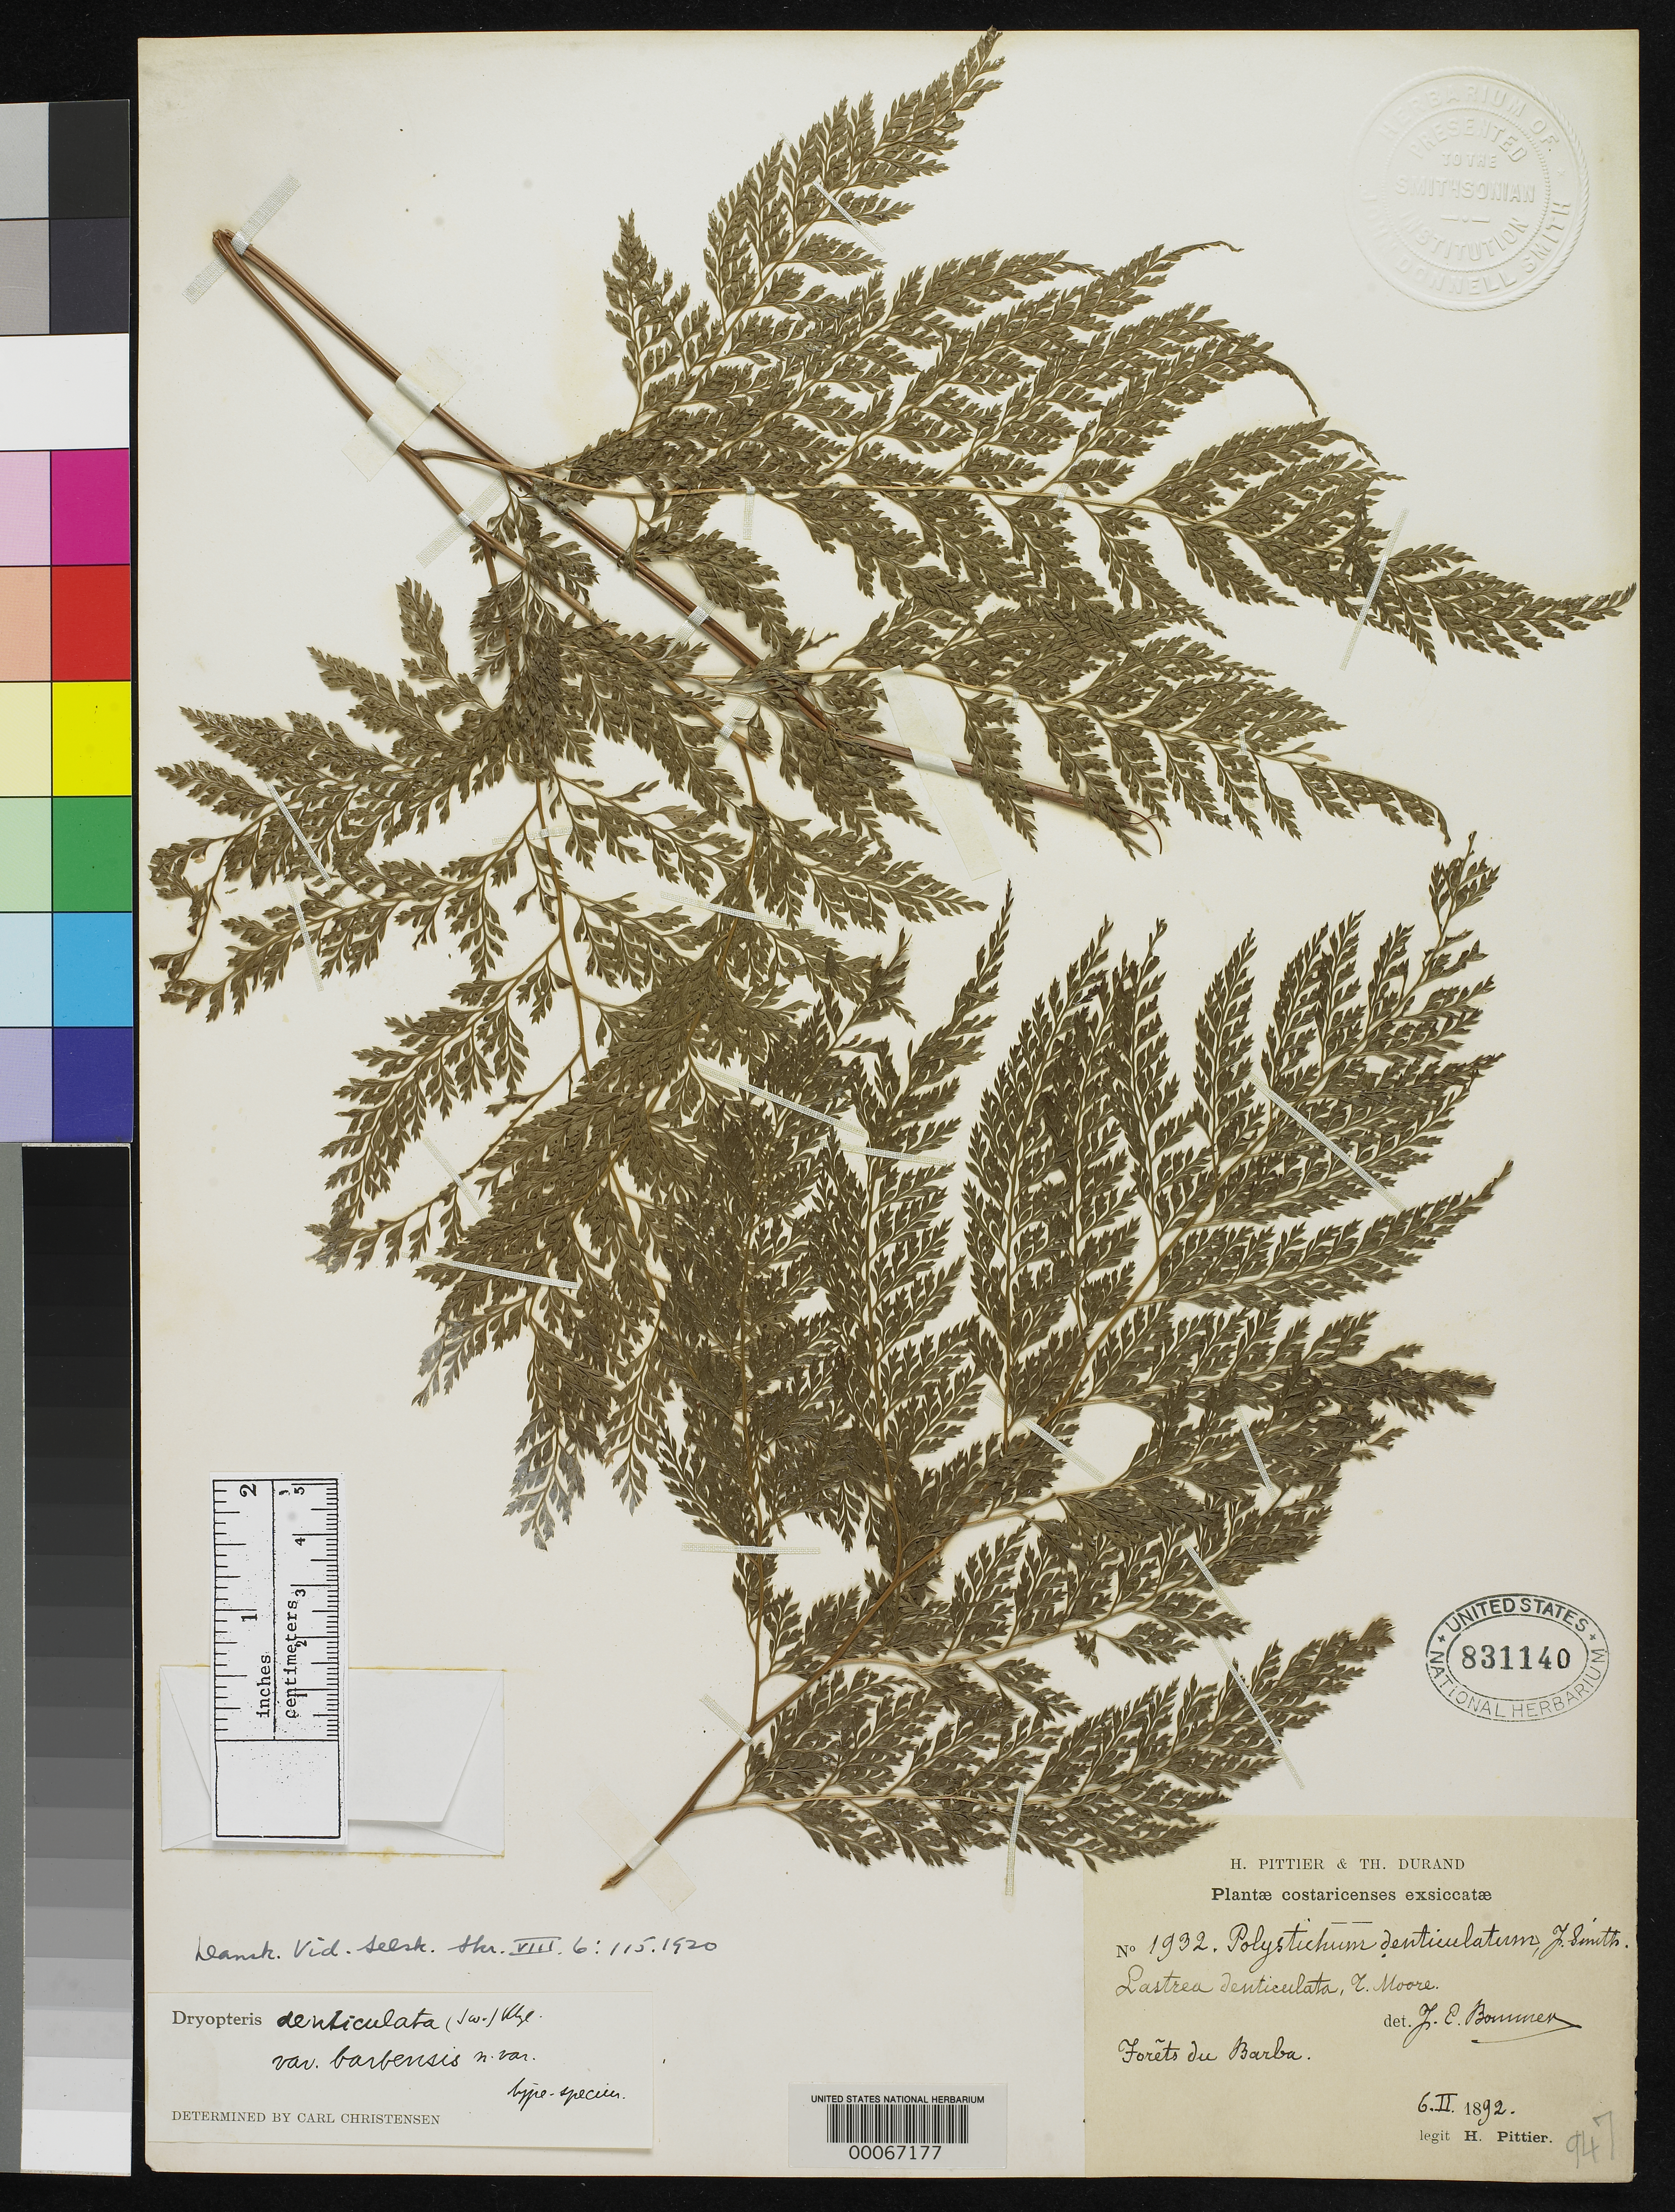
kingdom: Plantae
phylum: Tracheophyta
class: Polypodiopsida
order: Polypodiales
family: Dryopteridaceae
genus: Dryopteris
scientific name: Dryopteris denticulata var. barbensis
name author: C. Chr.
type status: Lectotype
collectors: H. F. Pittier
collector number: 1932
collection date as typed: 06 Feb 1892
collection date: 1892-02-06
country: Costa Rica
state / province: Heredia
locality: Forets du Barba.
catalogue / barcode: US 831140